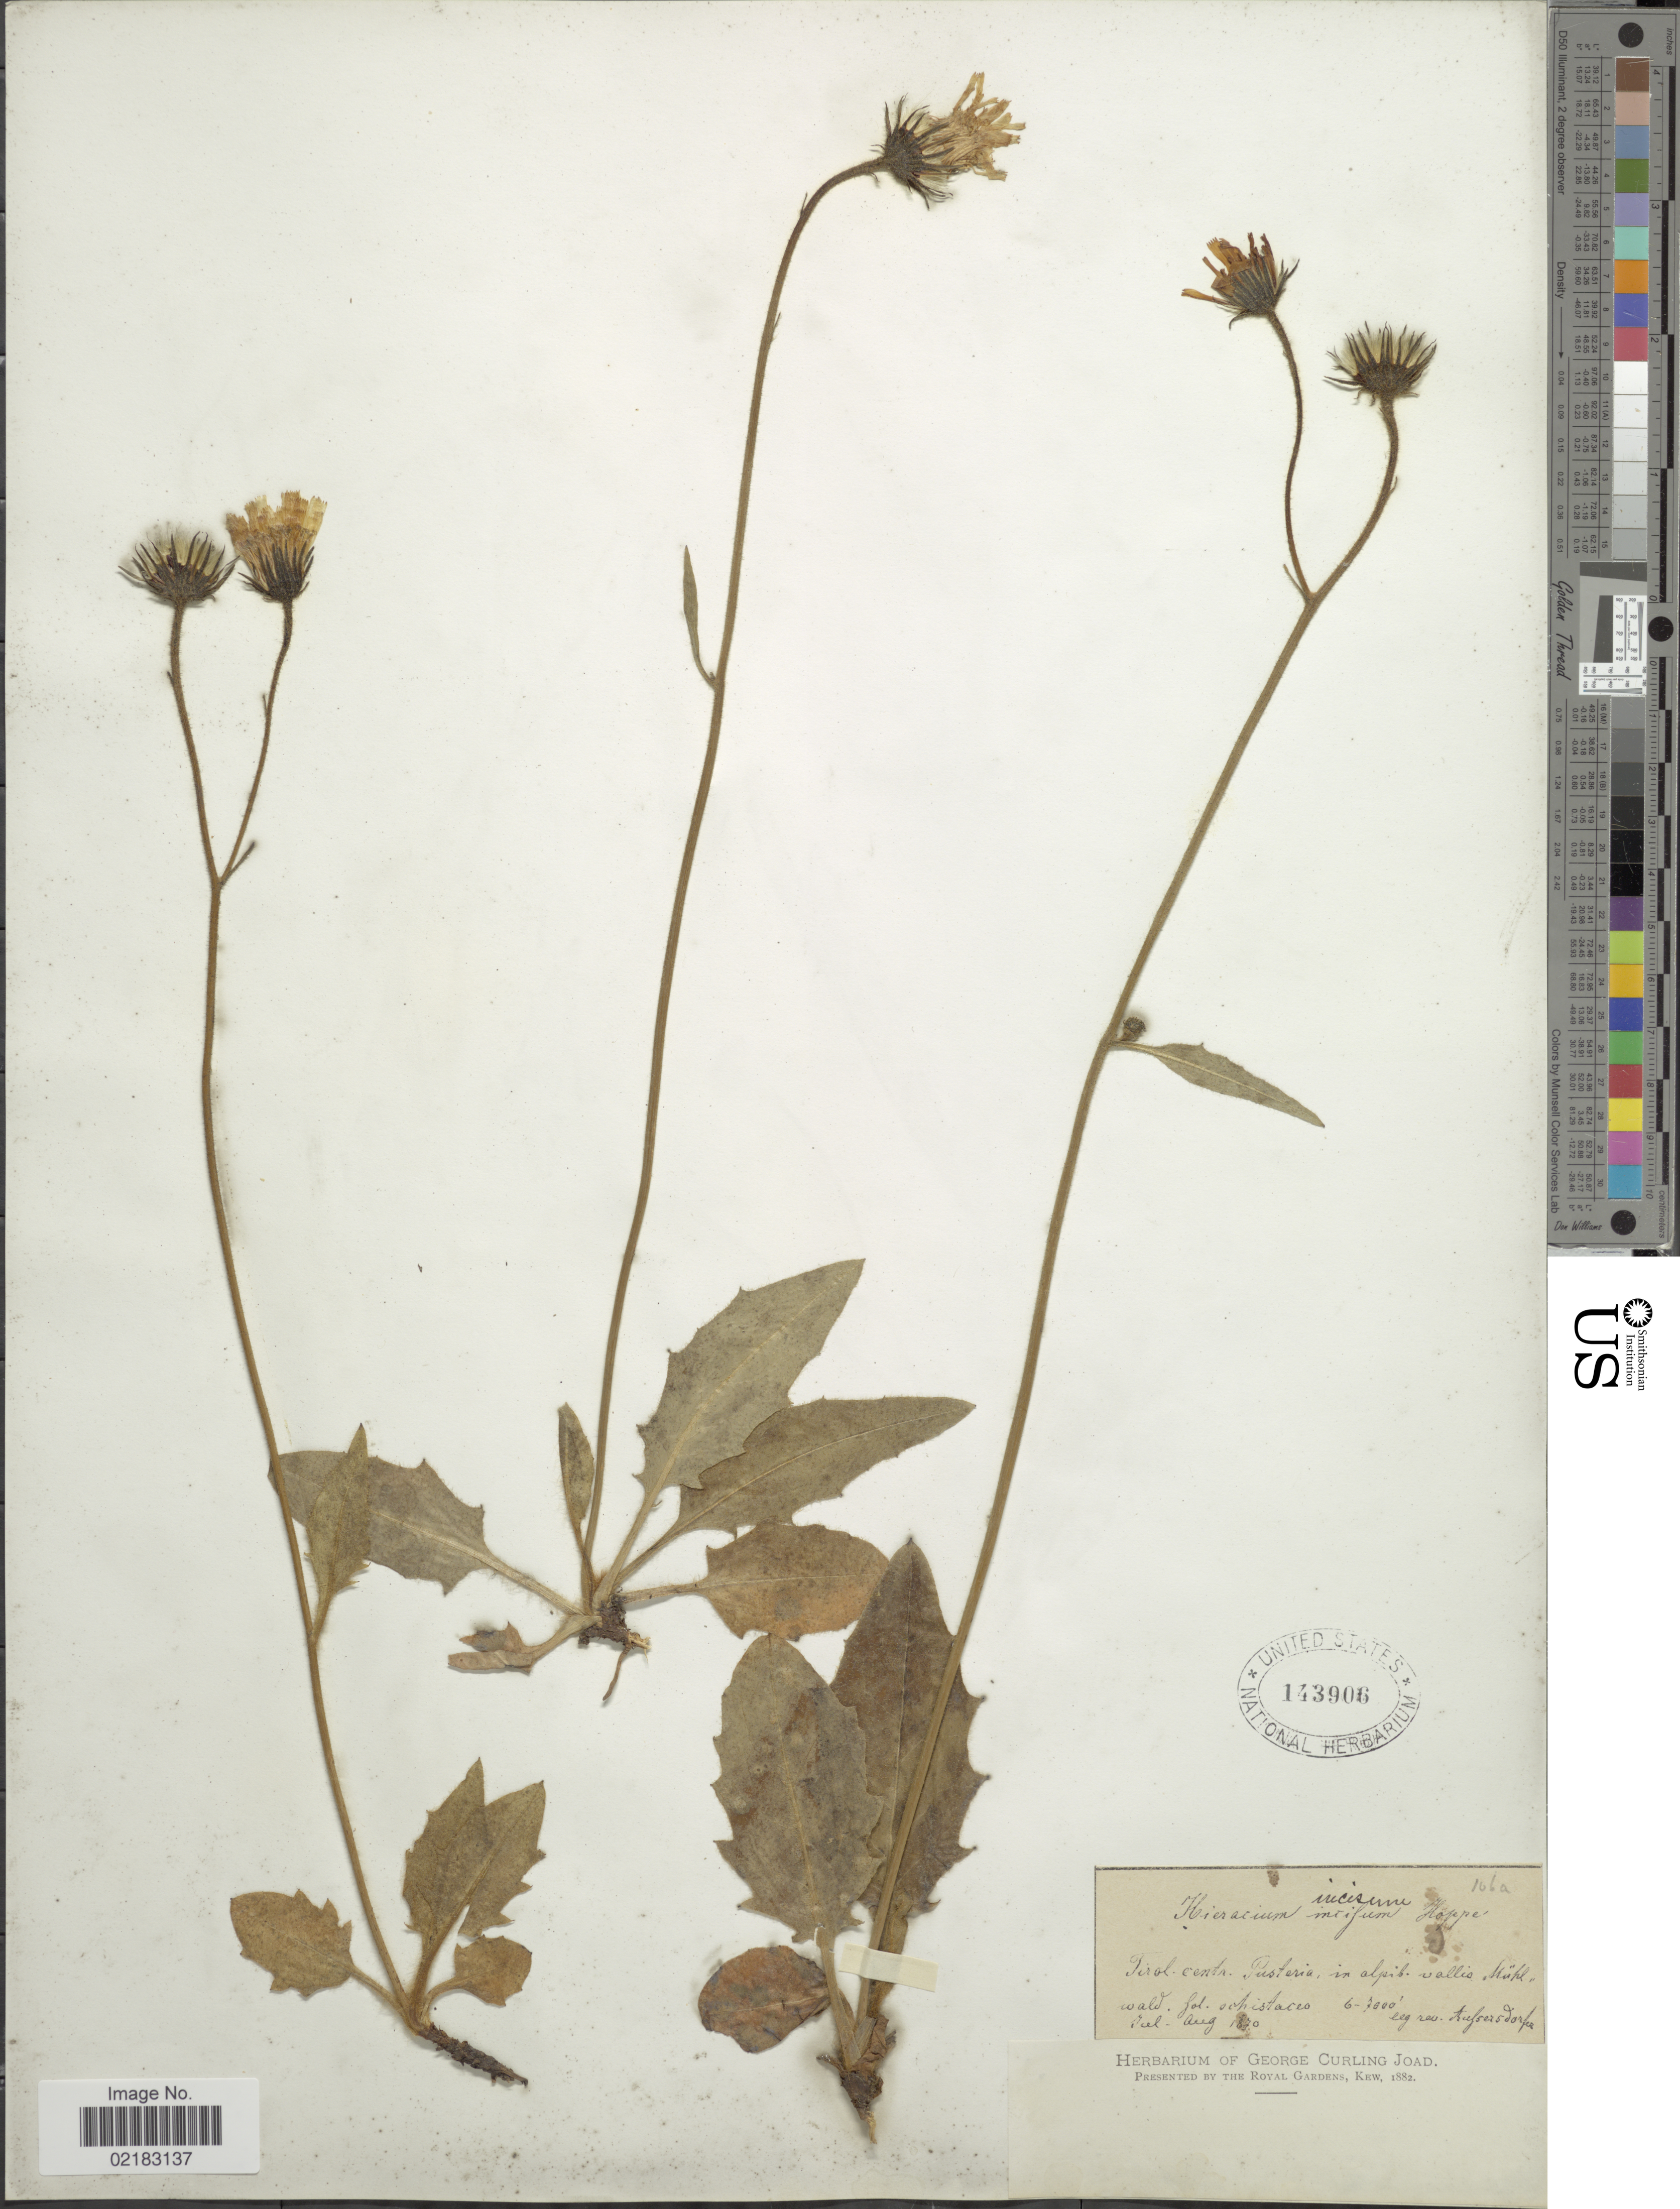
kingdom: Plantae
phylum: Tracheophyta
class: Magnoliopsida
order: Asterales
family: Asteraceae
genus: Hieracium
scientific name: Hieracium pallescens subsp. incisum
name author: (Hoppe) Greuter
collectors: Aufsersdorfer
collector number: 106a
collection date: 1870-07/1870-08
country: Austria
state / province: Tirol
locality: Tirol centr. Pusteria in alpib vallis mühlwald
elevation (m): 1829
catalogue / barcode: US 143906